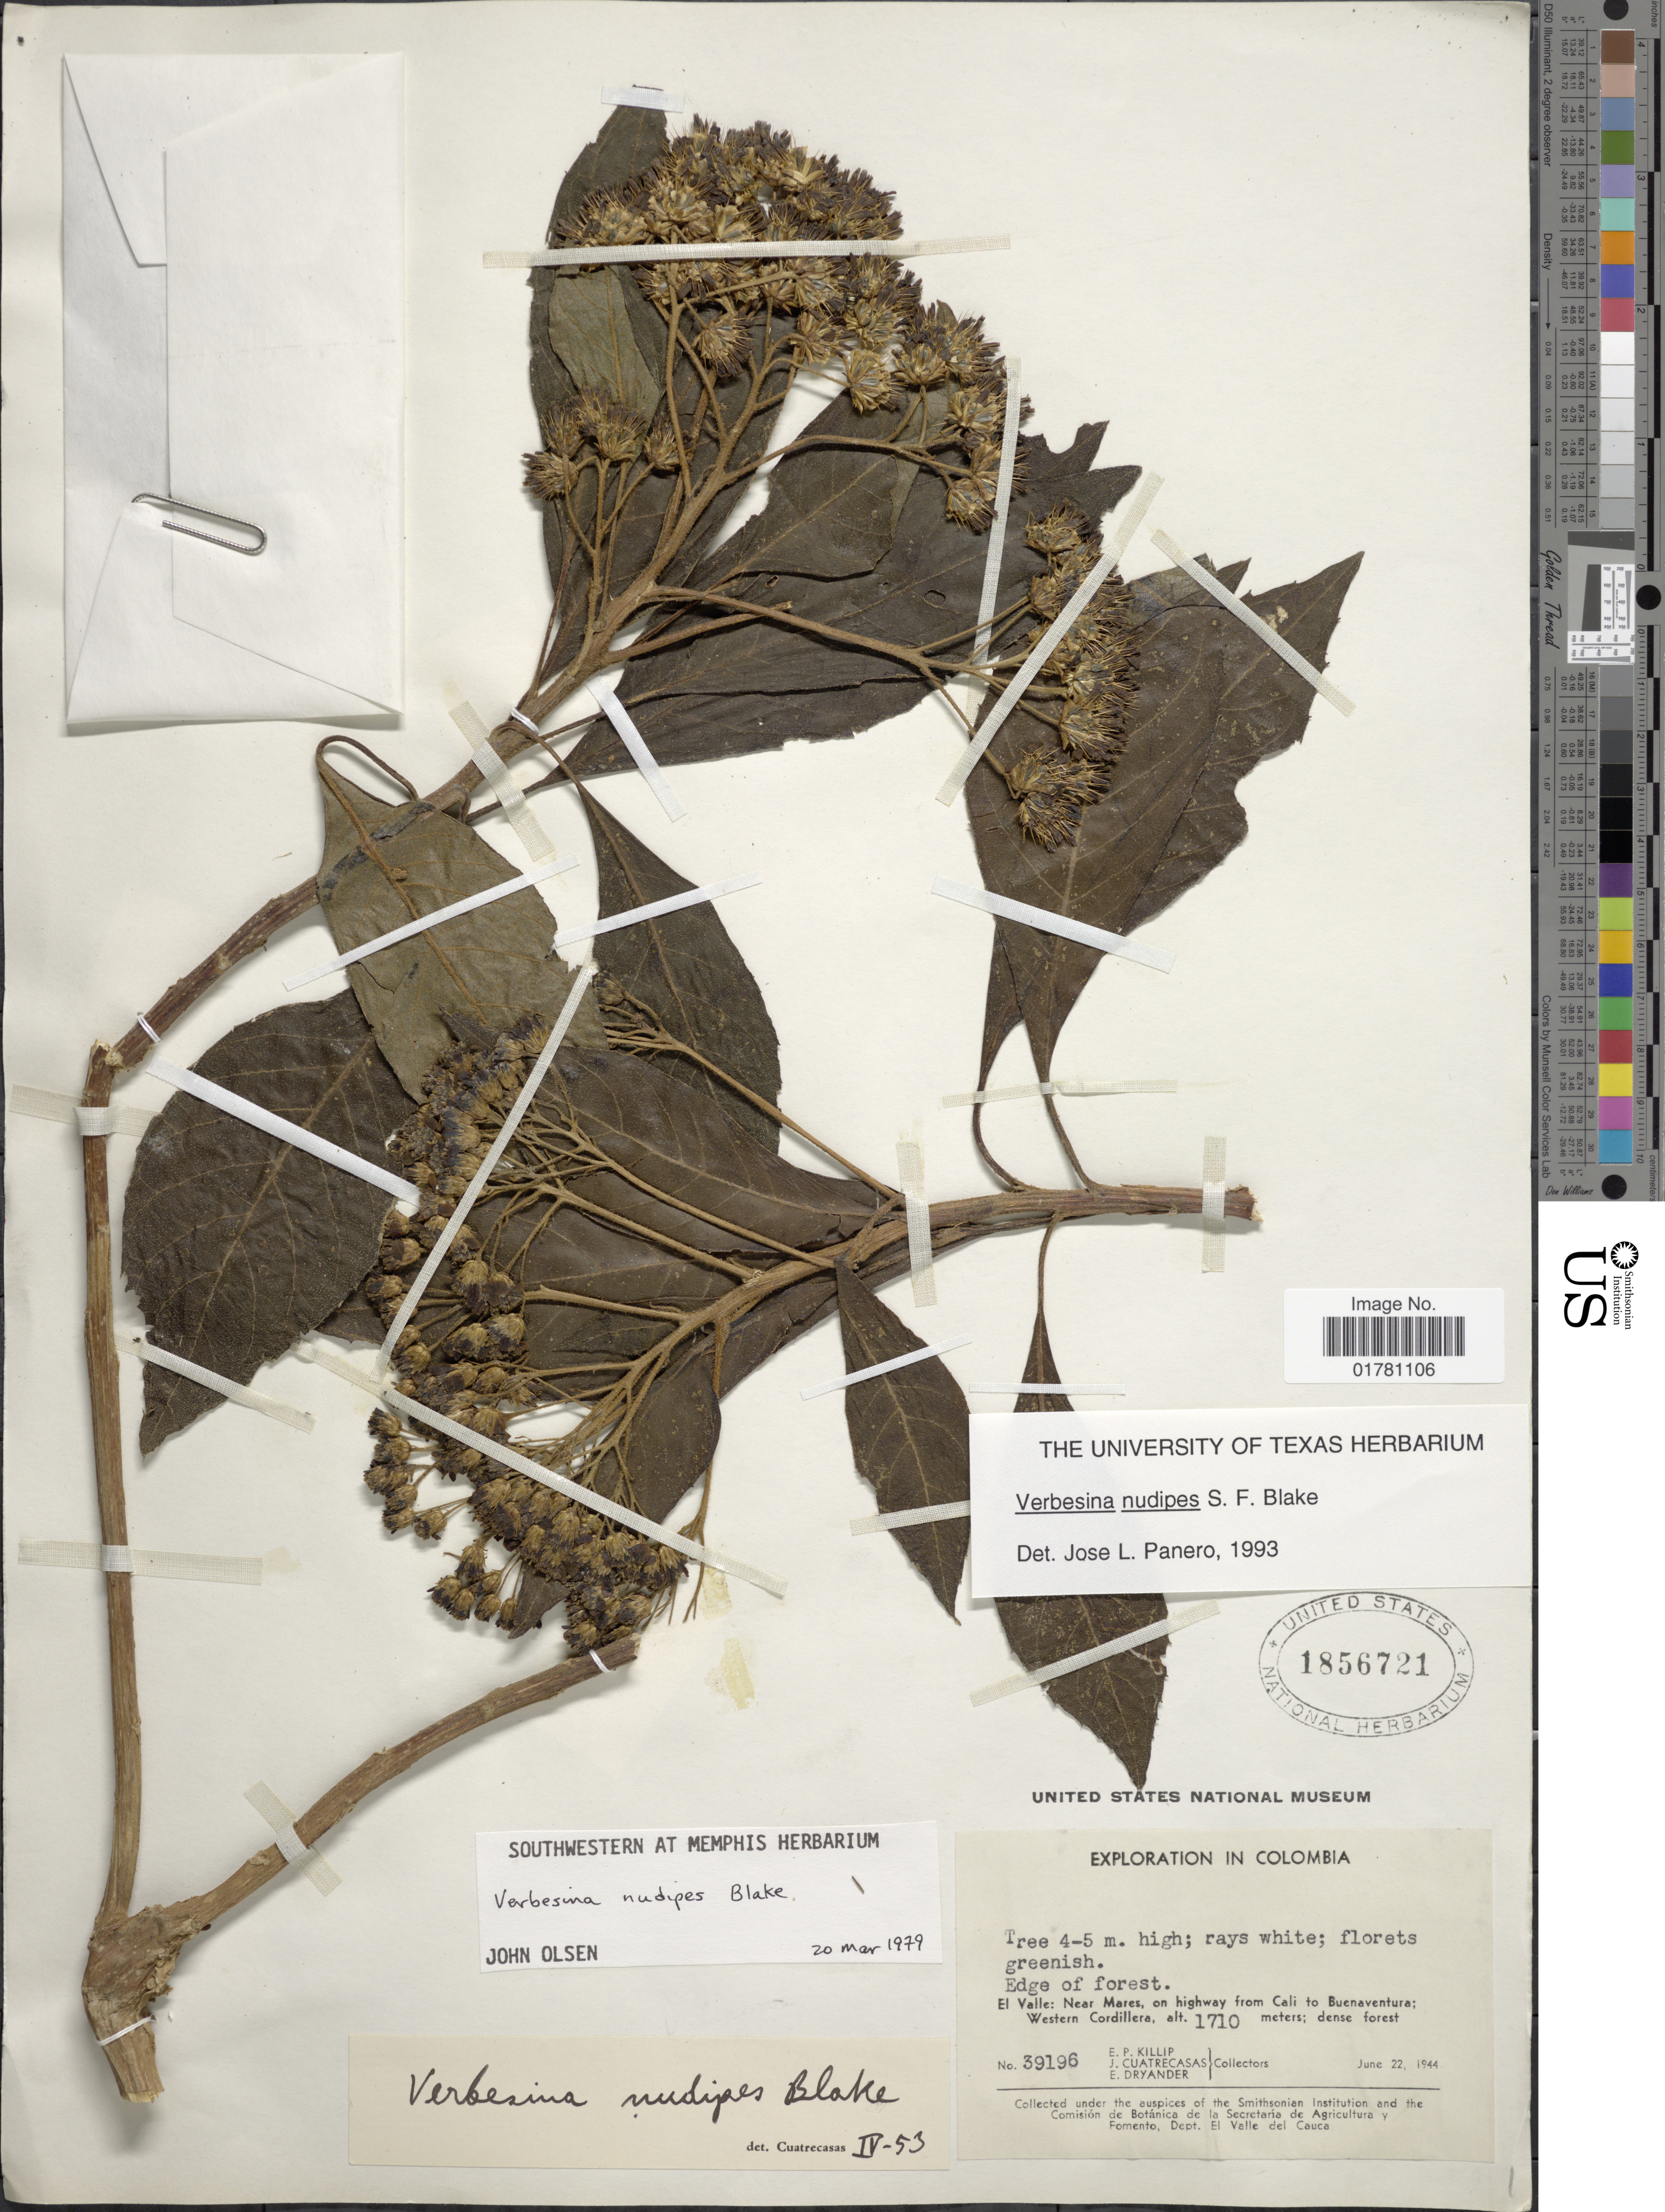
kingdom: Plantae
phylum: Tracheophyta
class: Magnoliopsida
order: Asterales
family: Asteraceae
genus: Verbesina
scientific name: Verbesina nudipes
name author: S.F. Blake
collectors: E. P. Killip, J. Cuatrecasas & E. Dryander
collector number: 39196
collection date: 1944-06-22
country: Colombia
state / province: Valle del Cauca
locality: El Valle: Near Mares, on highway from Cali to Buenaventura; Western Cordillera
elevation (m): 1710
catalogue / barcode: US 1856721